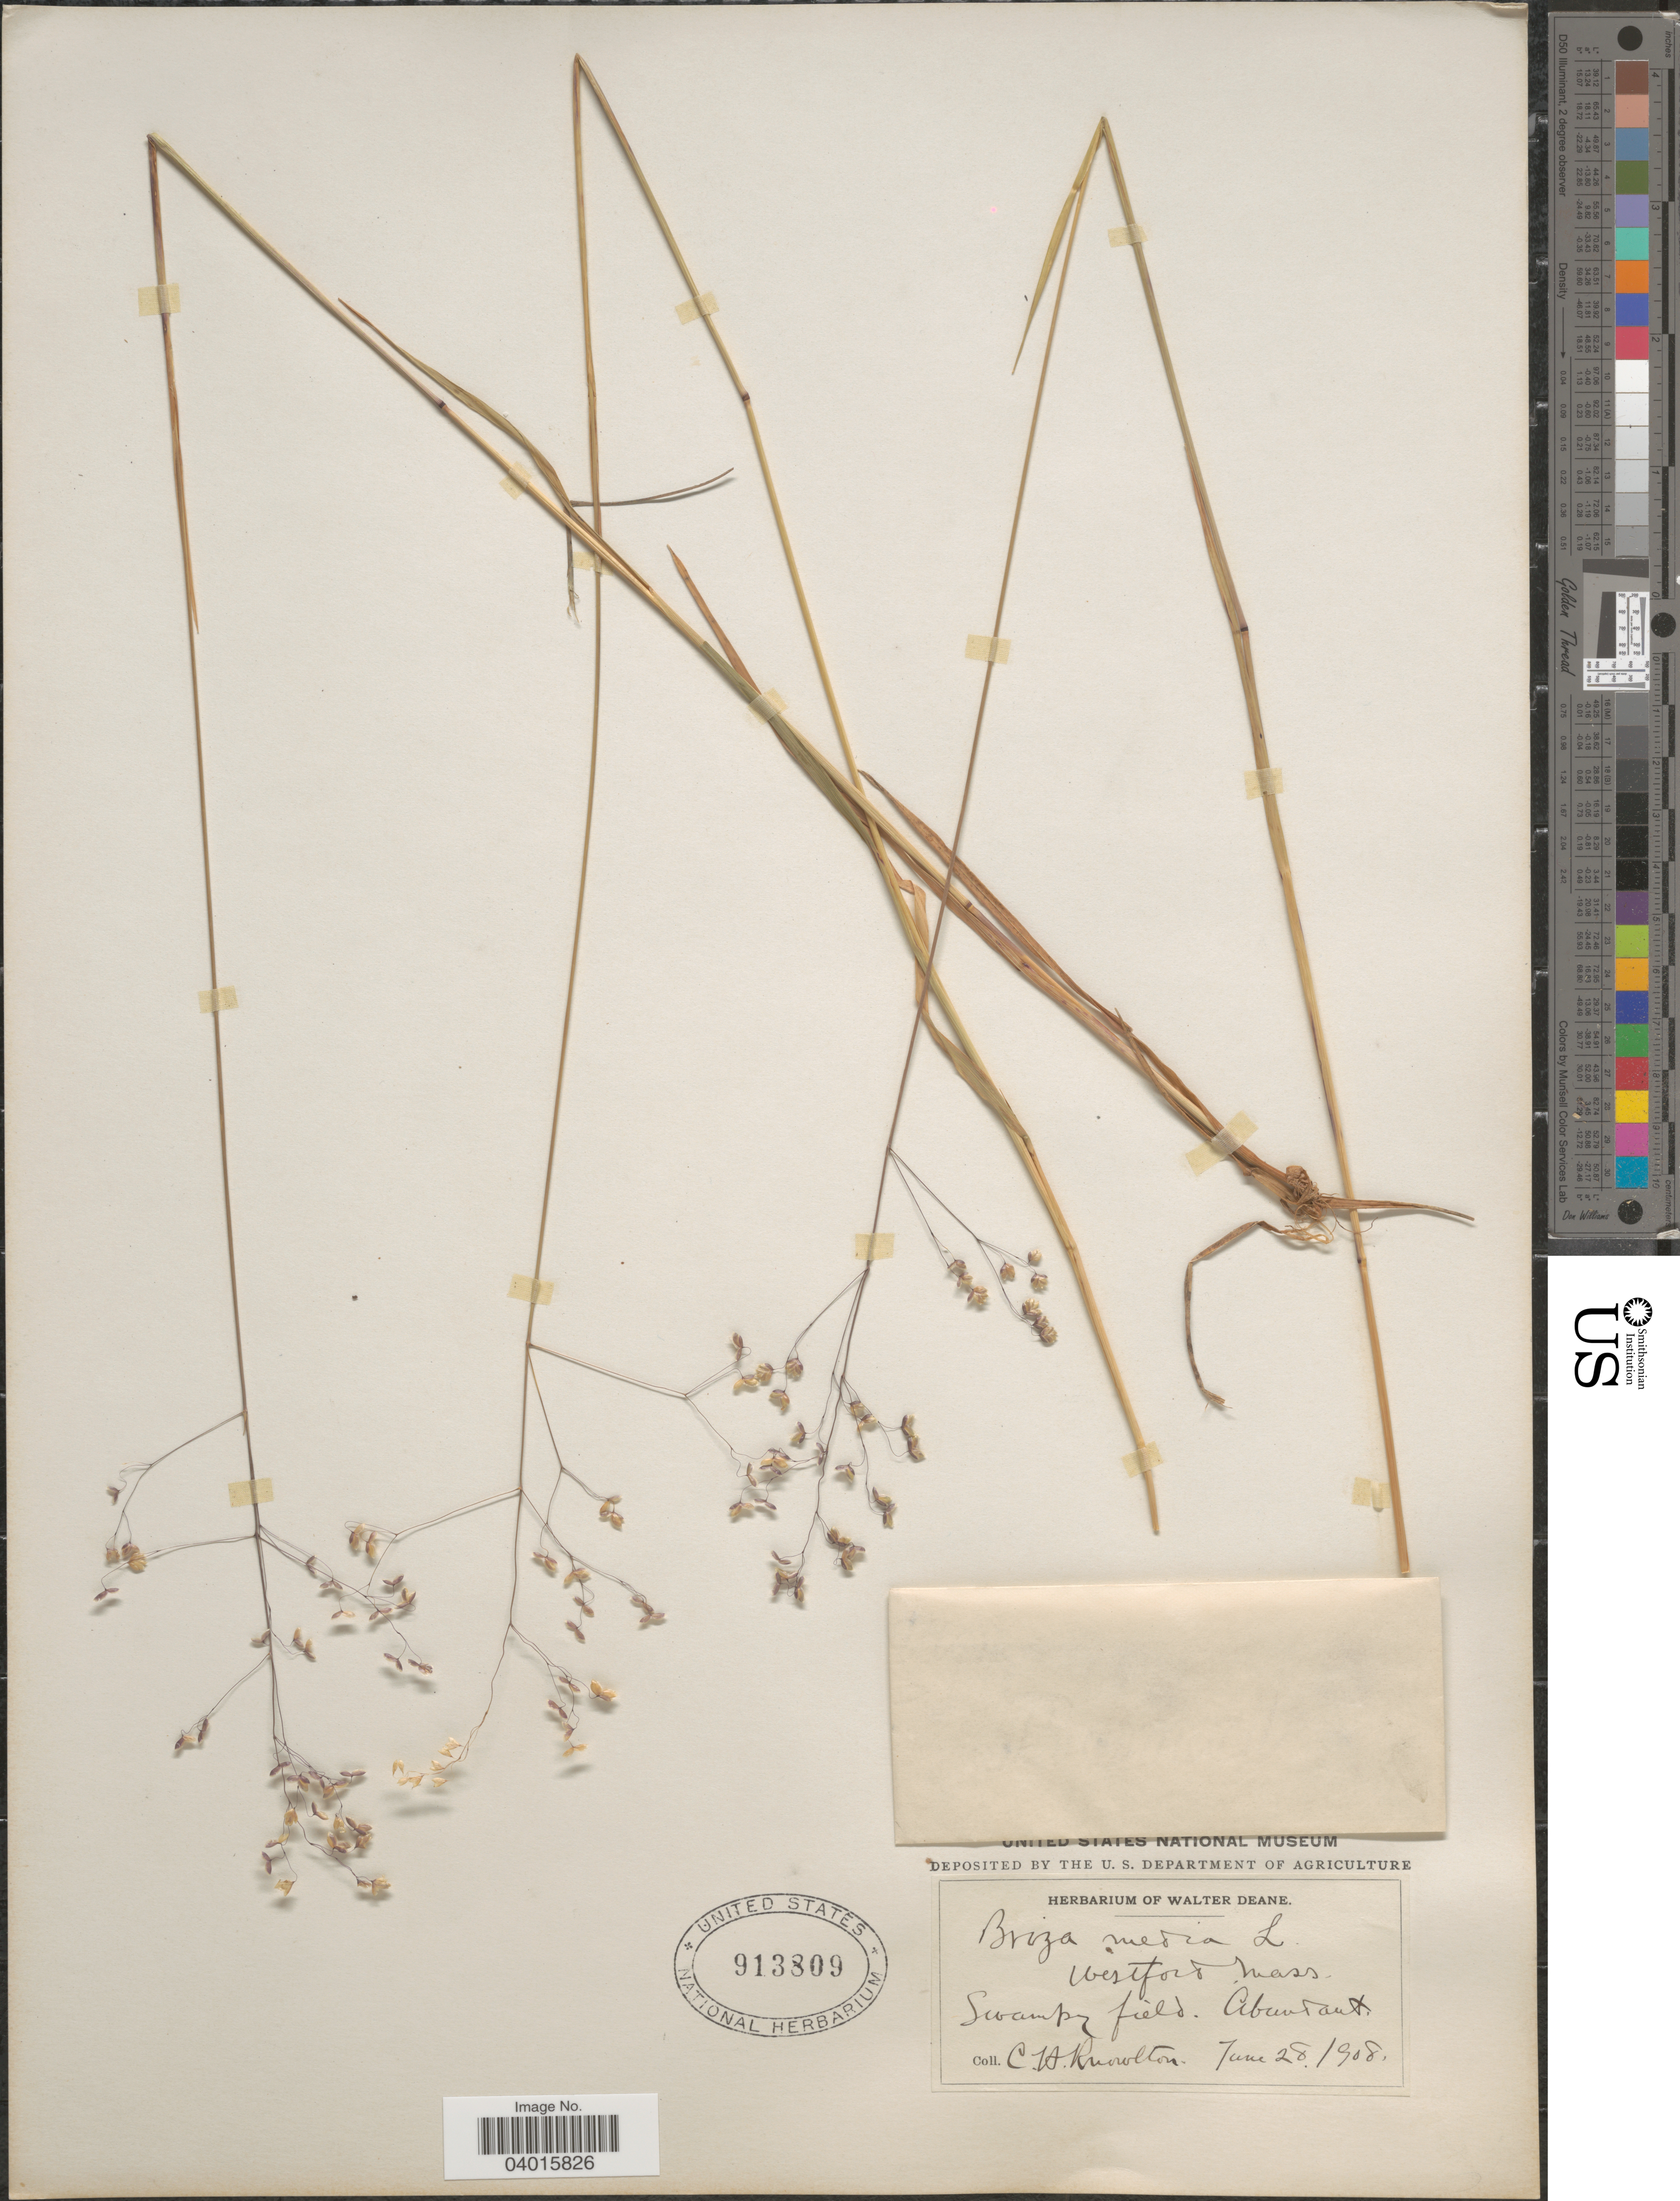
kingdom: Plantae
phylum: Tracheophyta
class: Liliopsida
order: Poales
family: Poaceae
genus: Briza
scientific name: Briza media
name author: L.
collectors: C. H. Knowlton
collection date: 1908-06-28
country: United States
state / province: Massachusetts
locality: Westford.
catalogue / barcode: US 913809